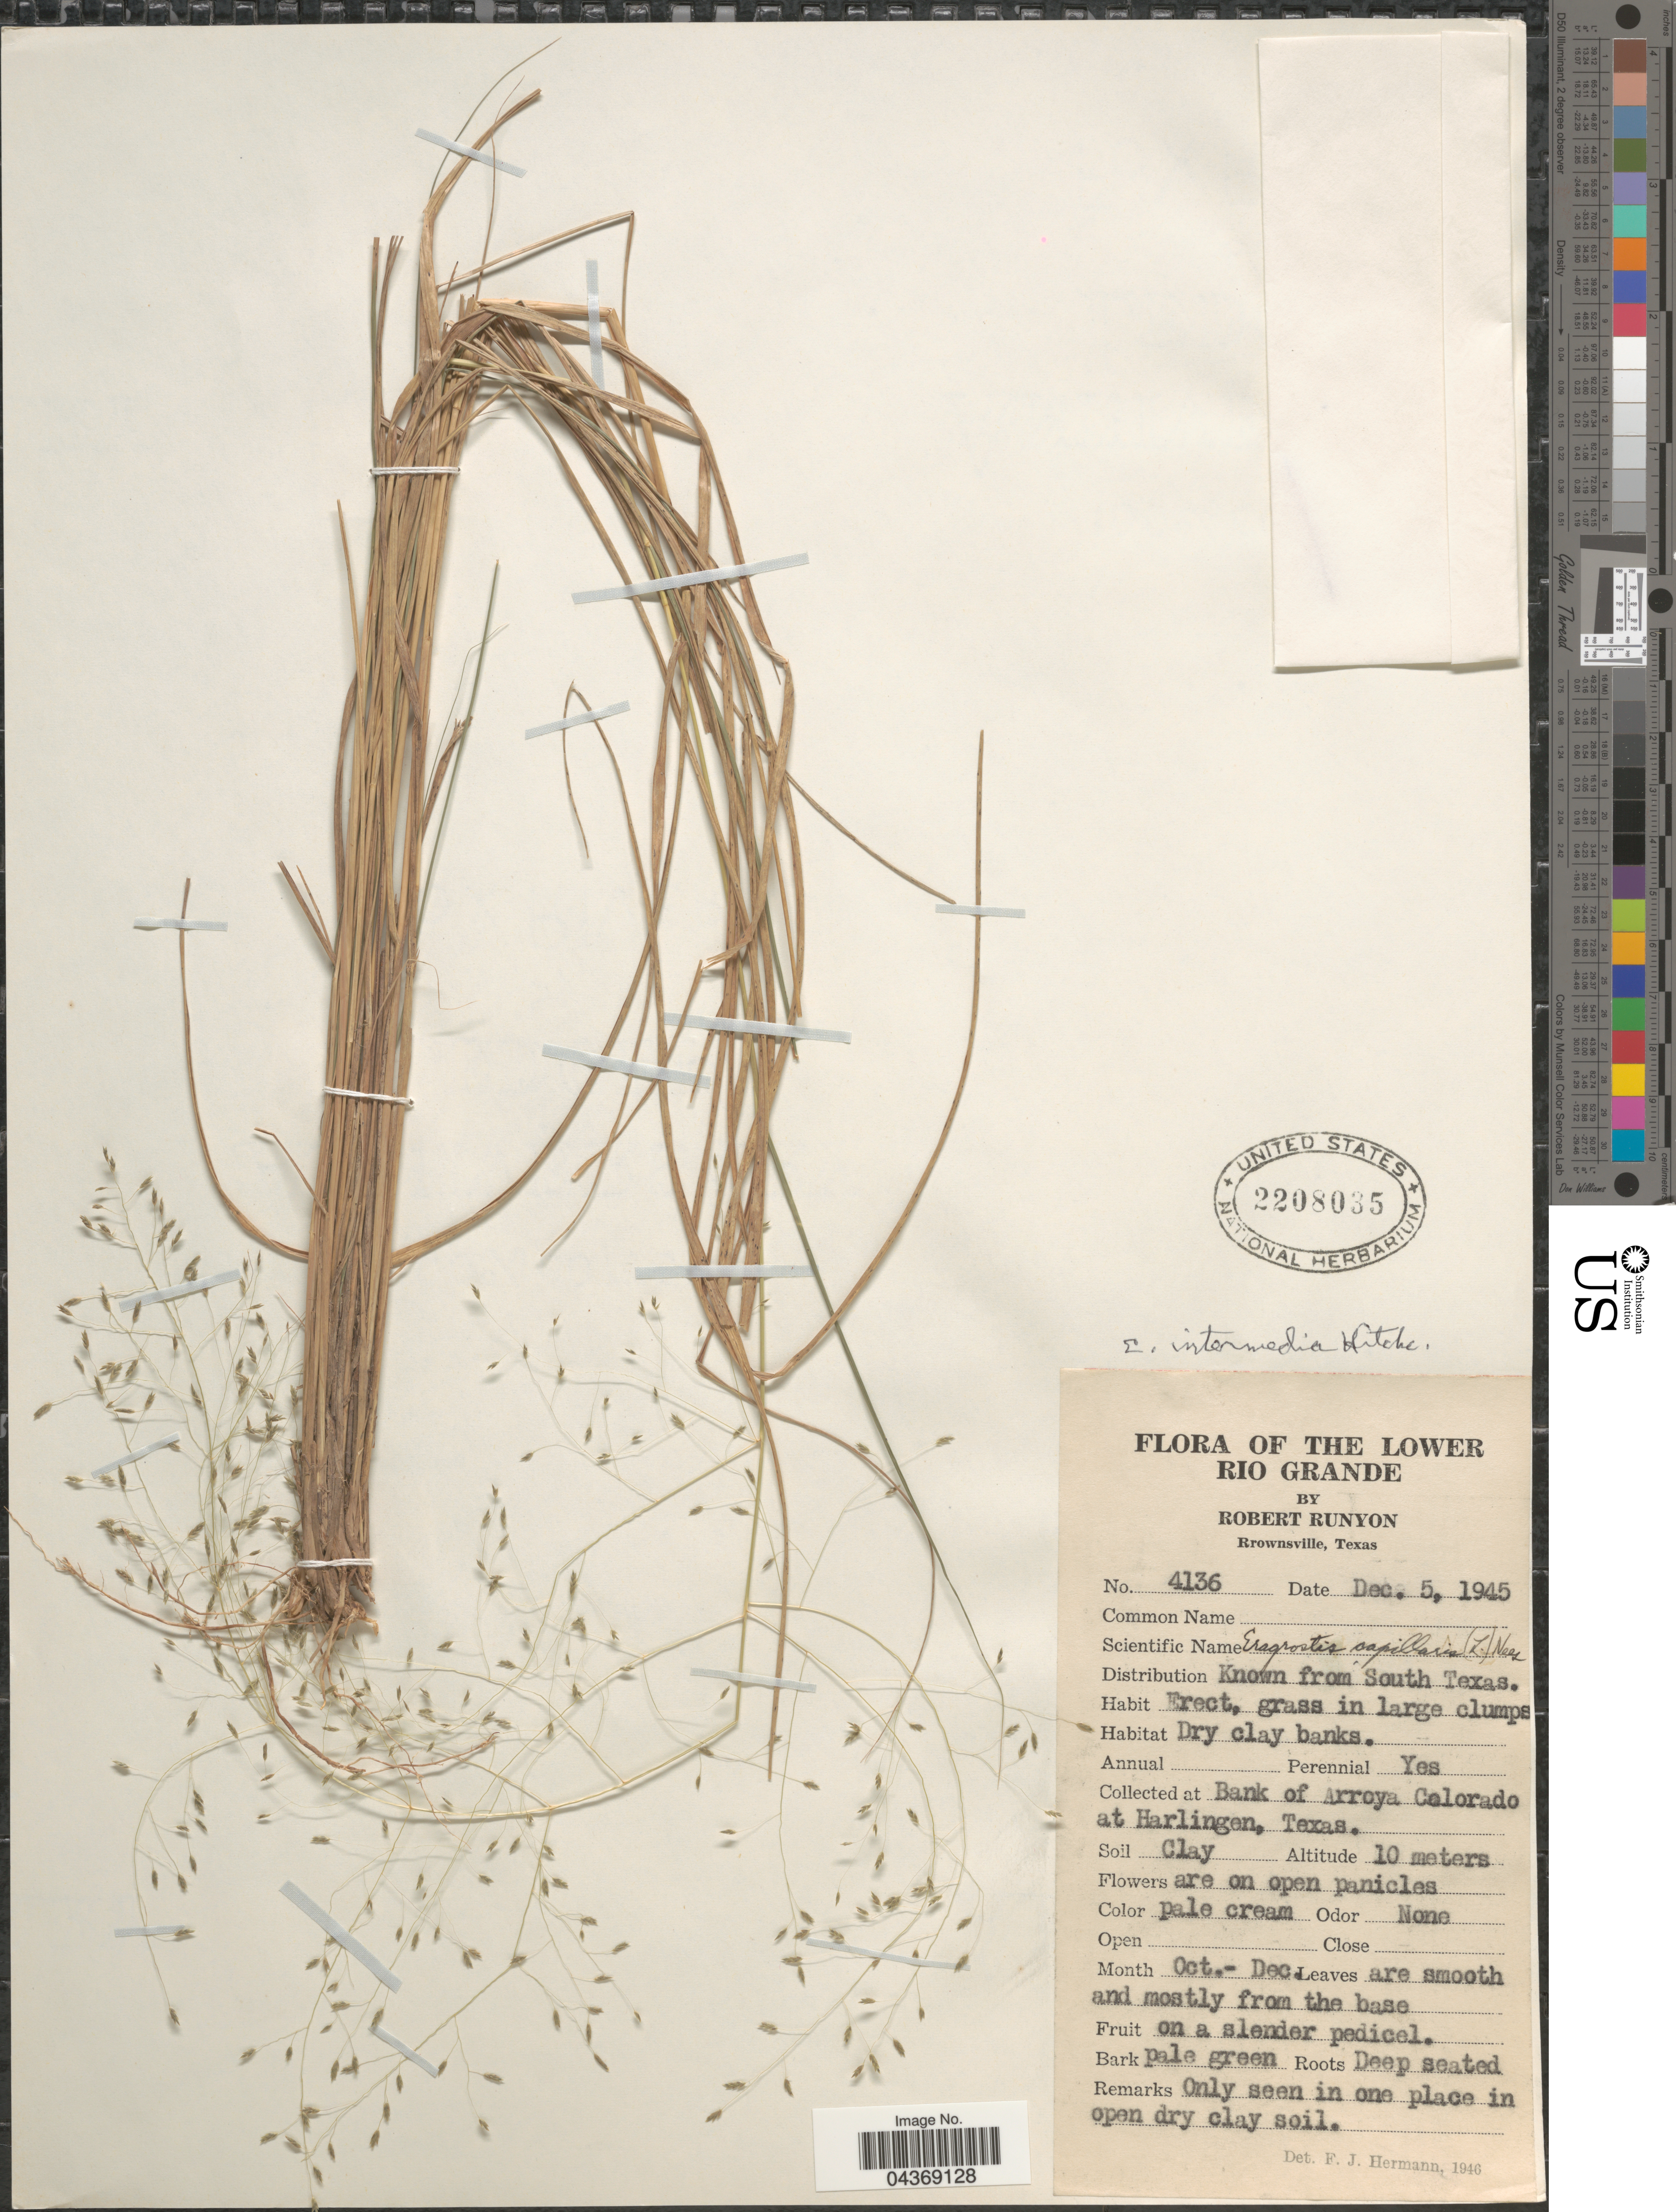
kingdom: Plantae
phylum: Tracheophyta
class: Liliopsida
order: Poales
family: Poaceae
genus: Eragrostis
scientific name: Eragrostis intermedia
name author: Hitchc.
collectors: R. Runyon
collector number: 4136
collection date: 1945-12-05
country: United States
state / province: Texas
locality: The Lower Rio Grande. At Bank of Arroya Colorado at Harlingen.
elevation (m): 10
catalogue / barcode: US 2208035